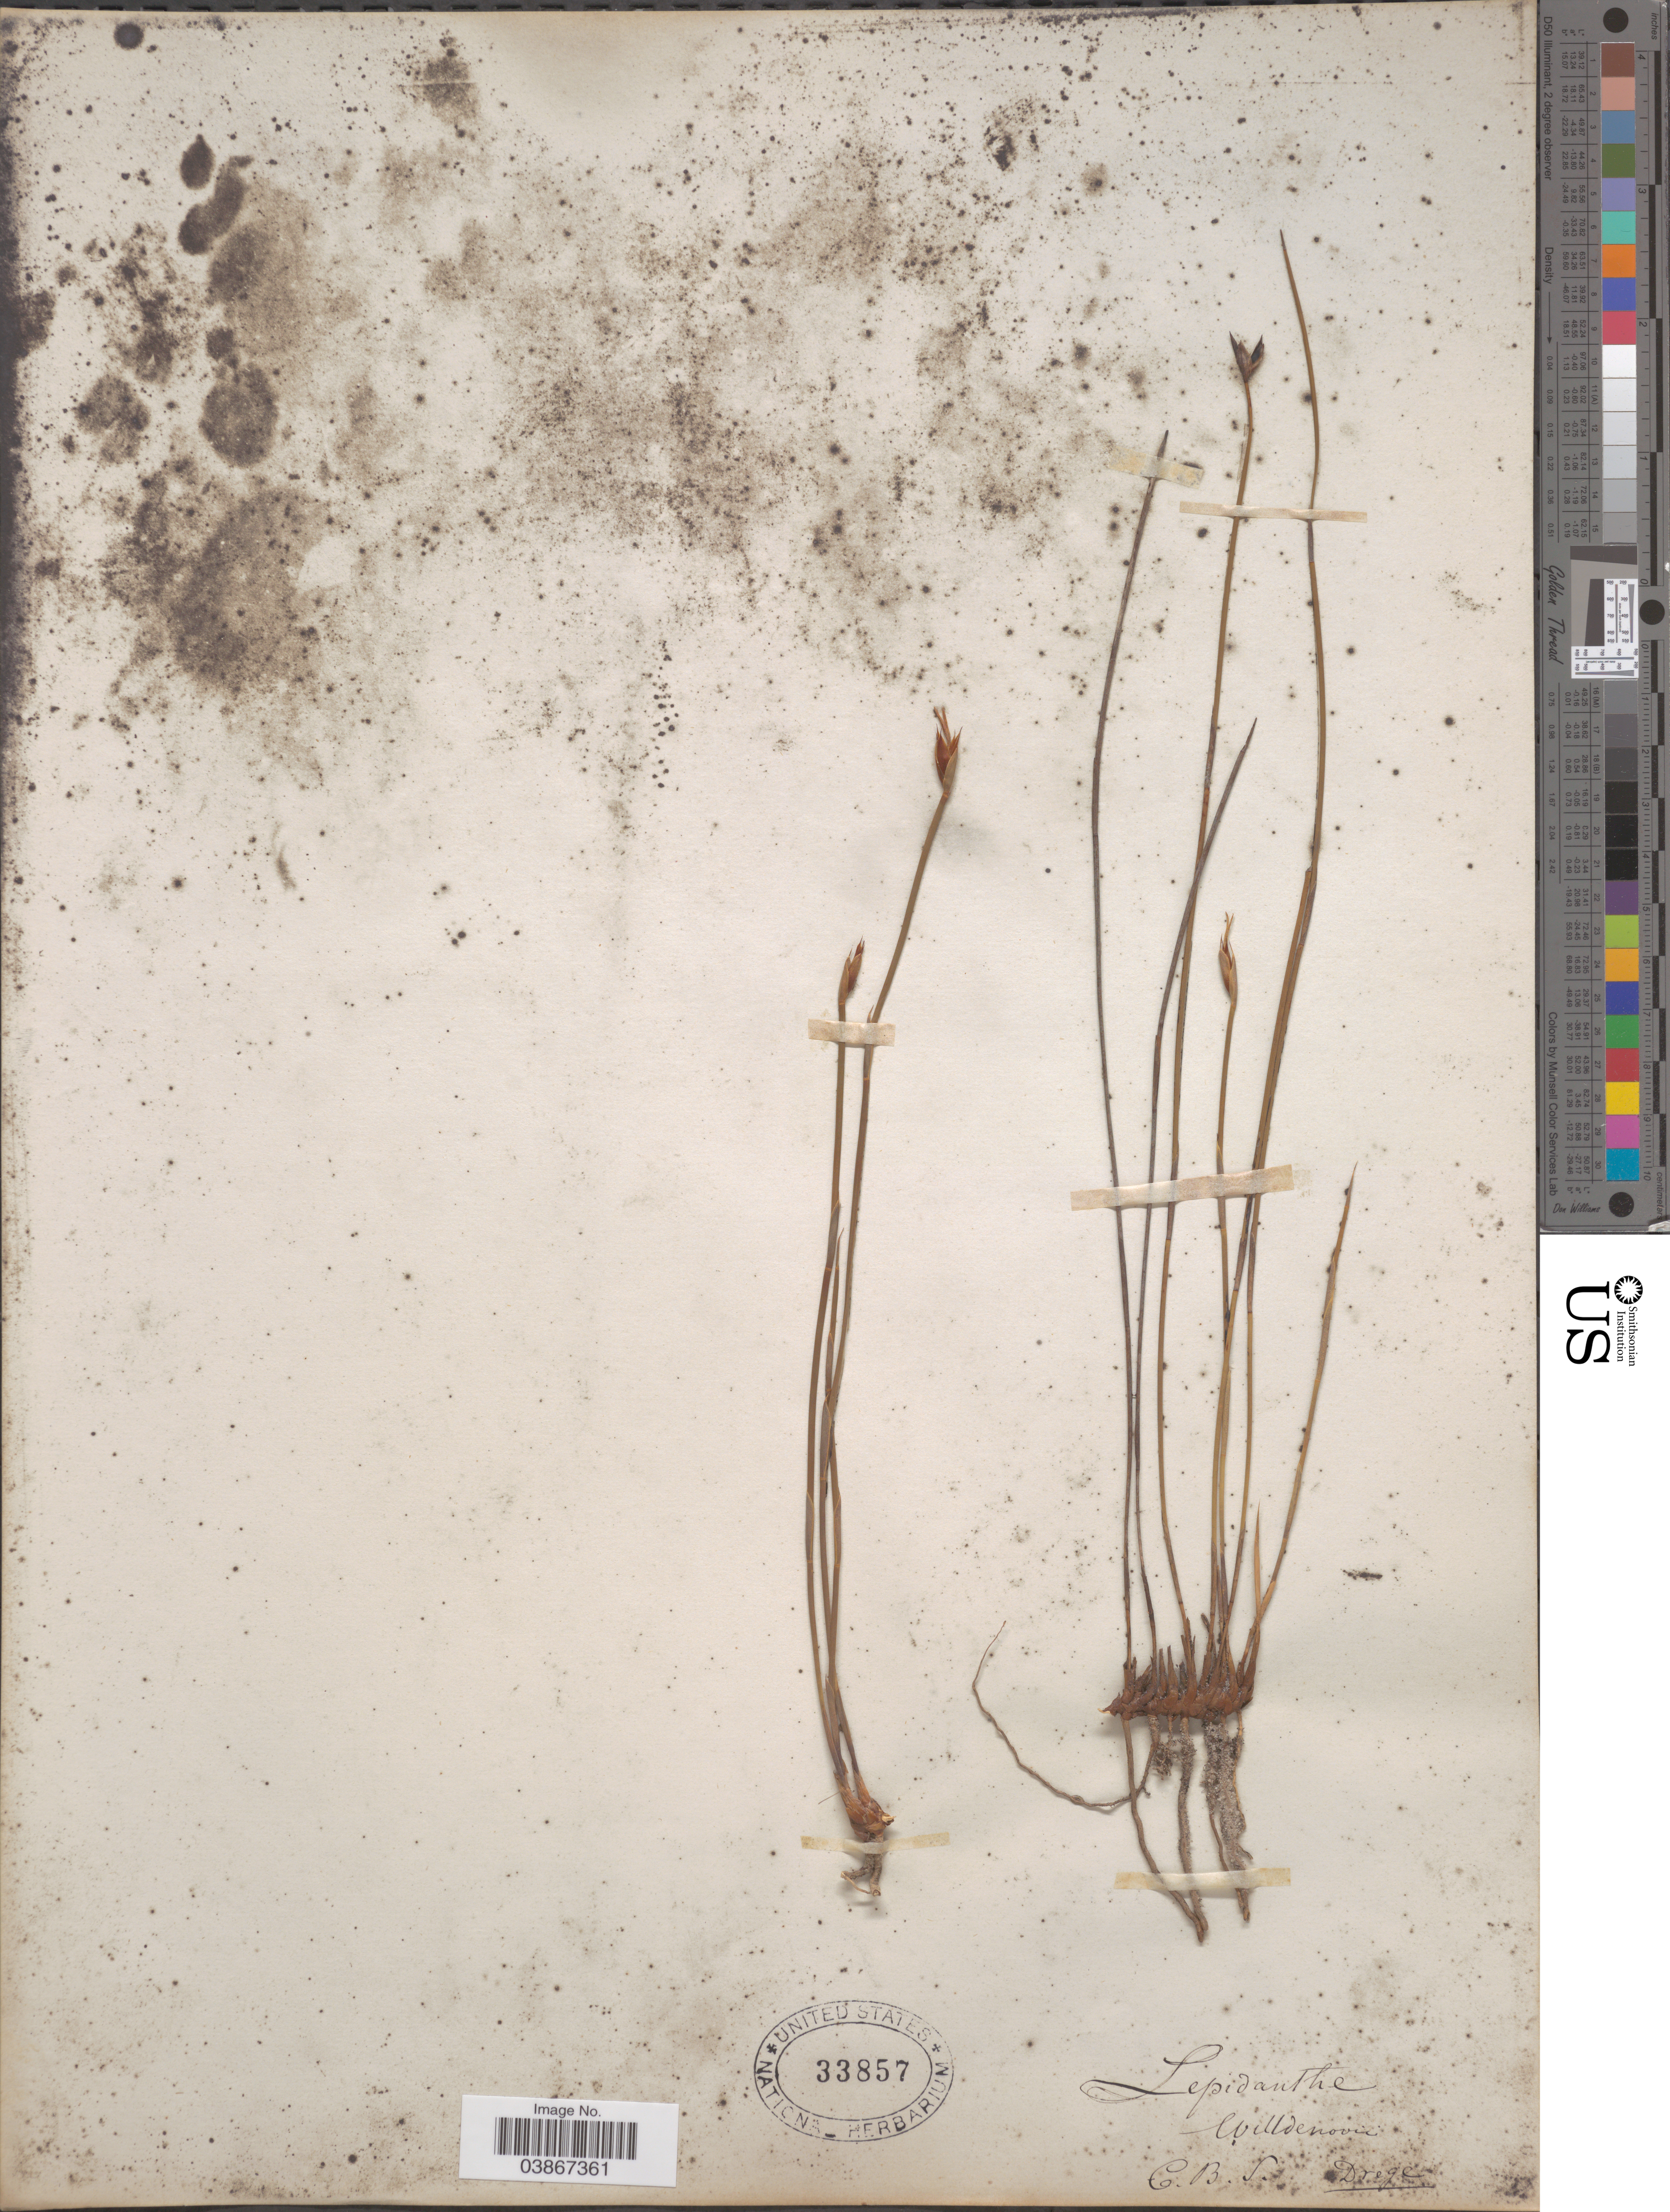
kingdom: Plantae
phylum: Tracheophyta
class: Liliopsida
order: Poales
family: Restionaceae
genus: Hypodiscus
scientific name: Hypodiscus willdenowia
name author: (Nees) Mast.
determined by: Strong, Mark T., (BOT), Smithsonian Institution - National Museum of Natural History (UNITED STATES)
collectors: Drege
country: South Africa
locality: C. B. S. [=Caput Bona Spei, Cape of Good Hope]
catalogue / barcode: US 33857